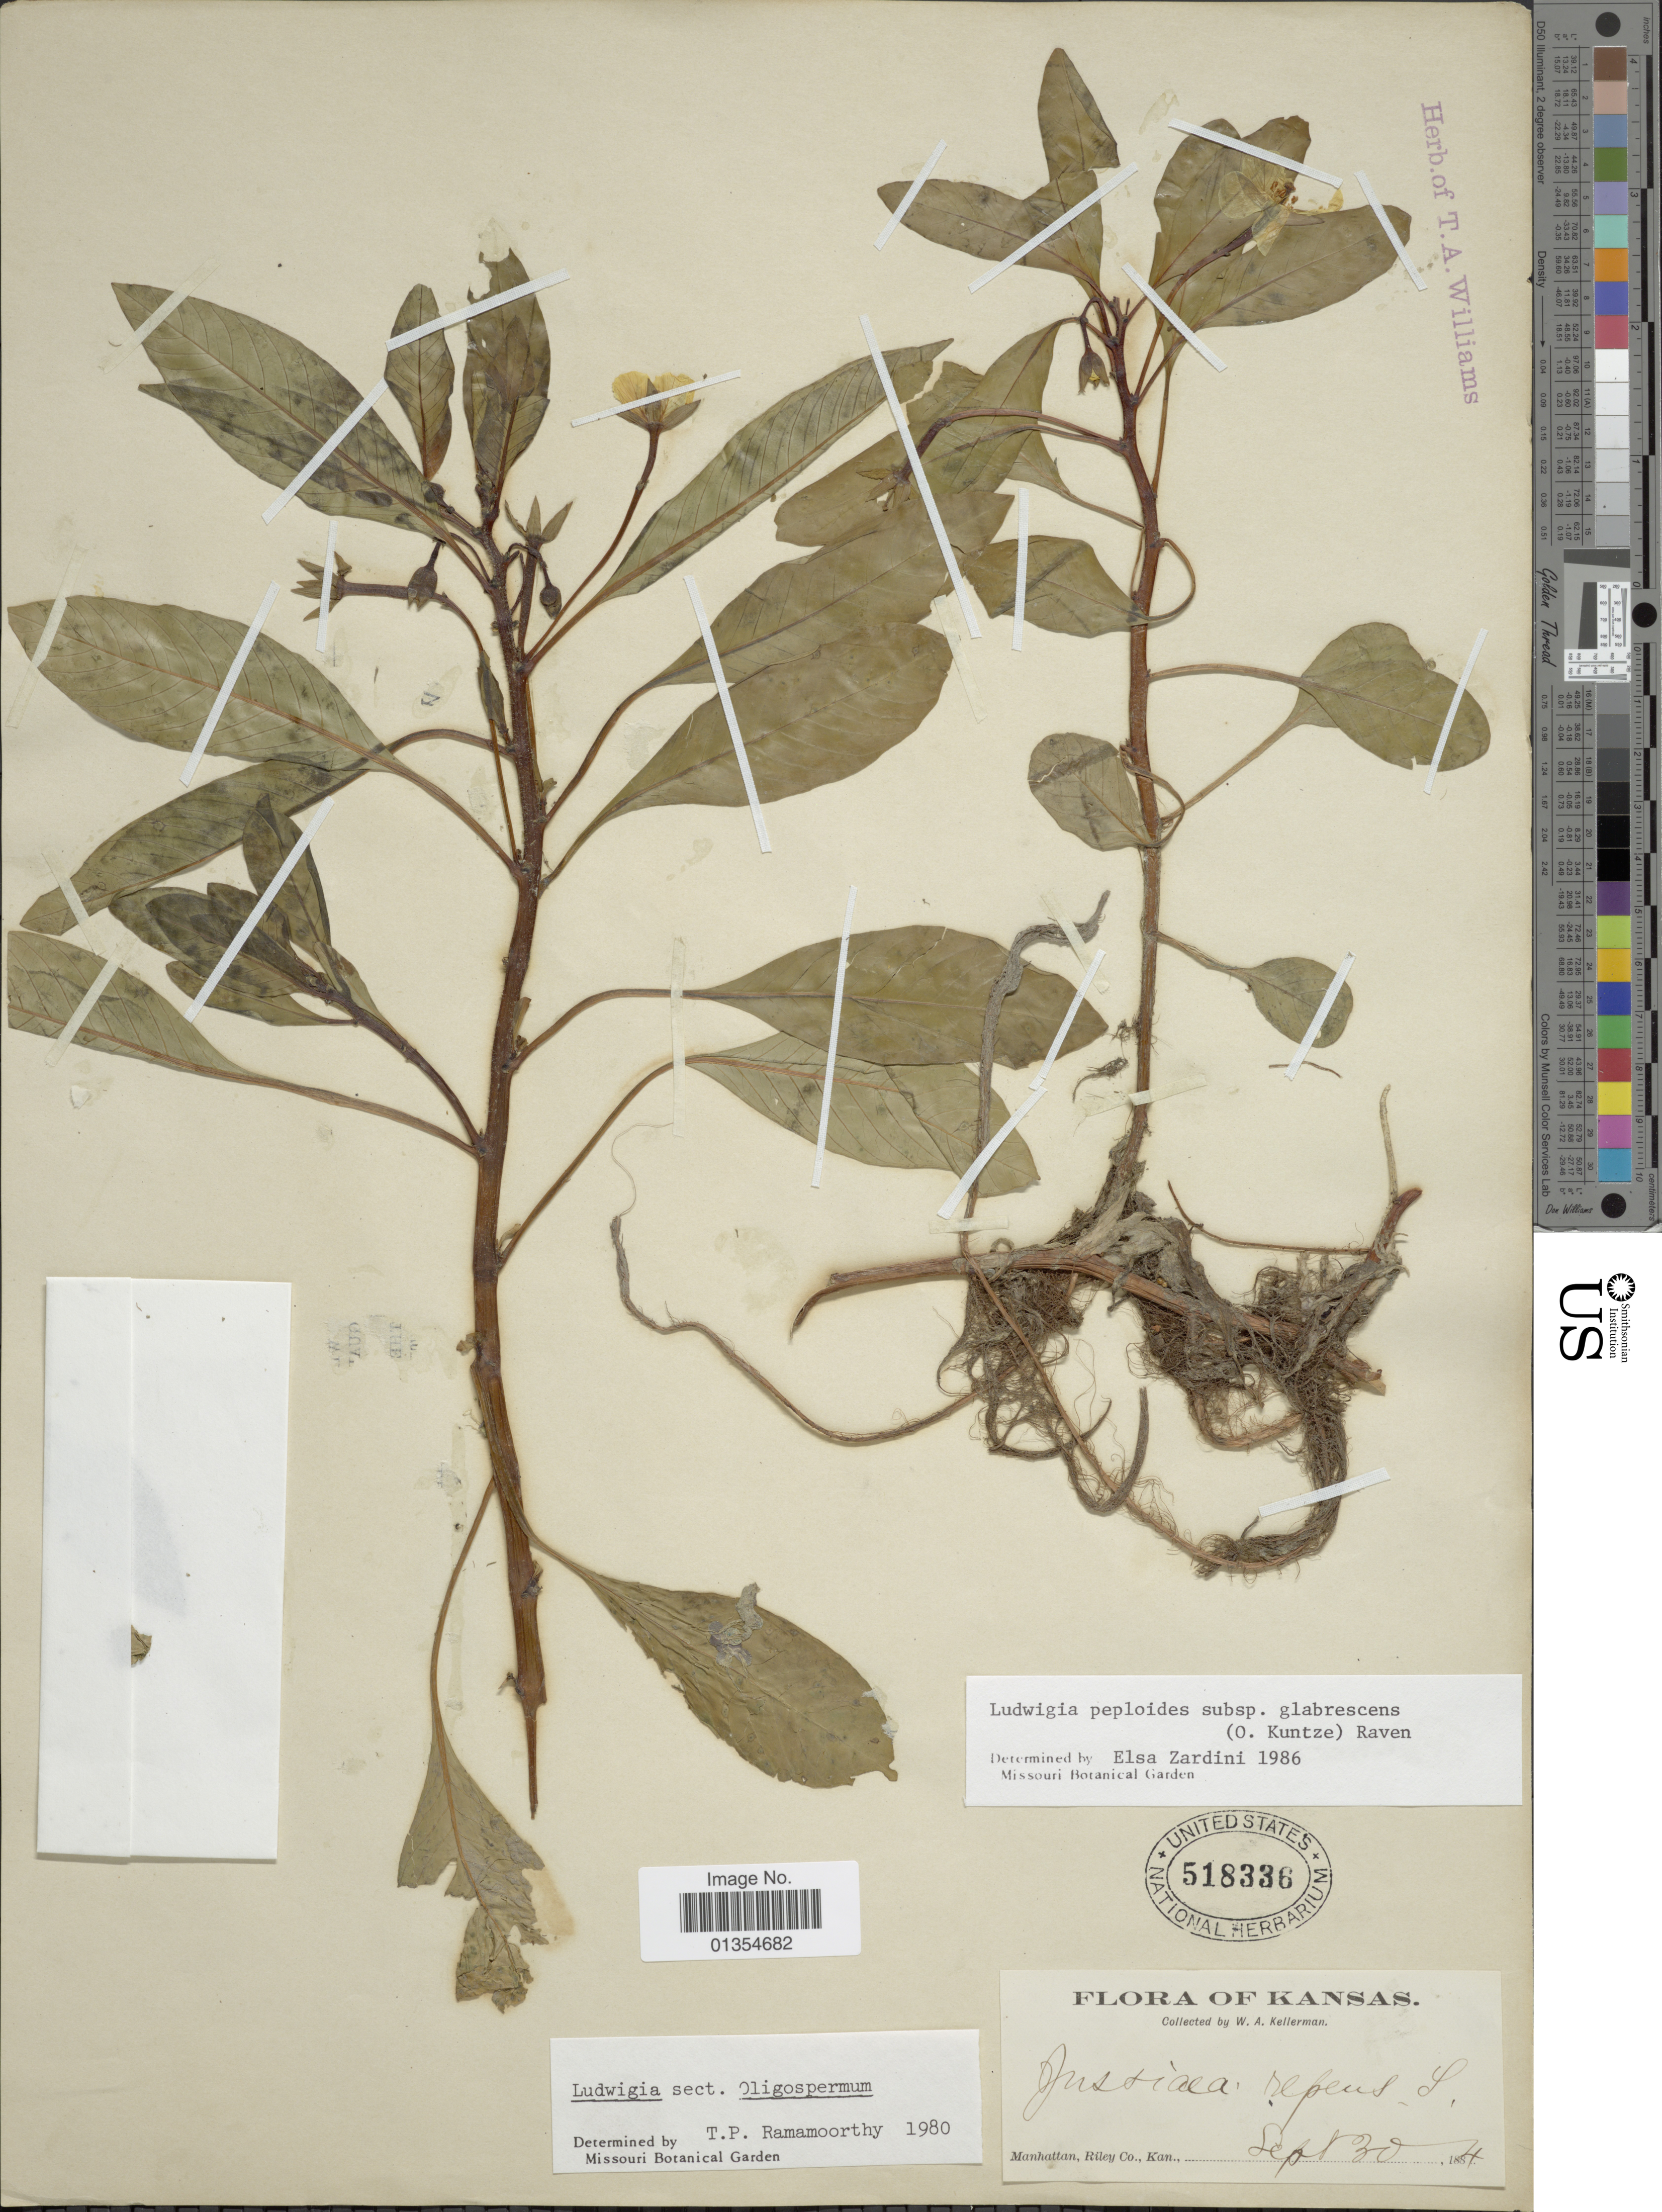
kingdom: Plantae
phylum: Tracheophyta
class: Magnoliopsida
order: Myrtales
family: Onagraceae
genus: Ludwigia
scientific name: Ludwigia peploides subsp. glabrescens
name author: (Kuntze) P.H. Raven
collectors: W. Kellerman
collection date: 1884-09-30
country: United States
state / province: Kansas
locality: Manhattan, Riley Co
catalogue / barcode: US 518336